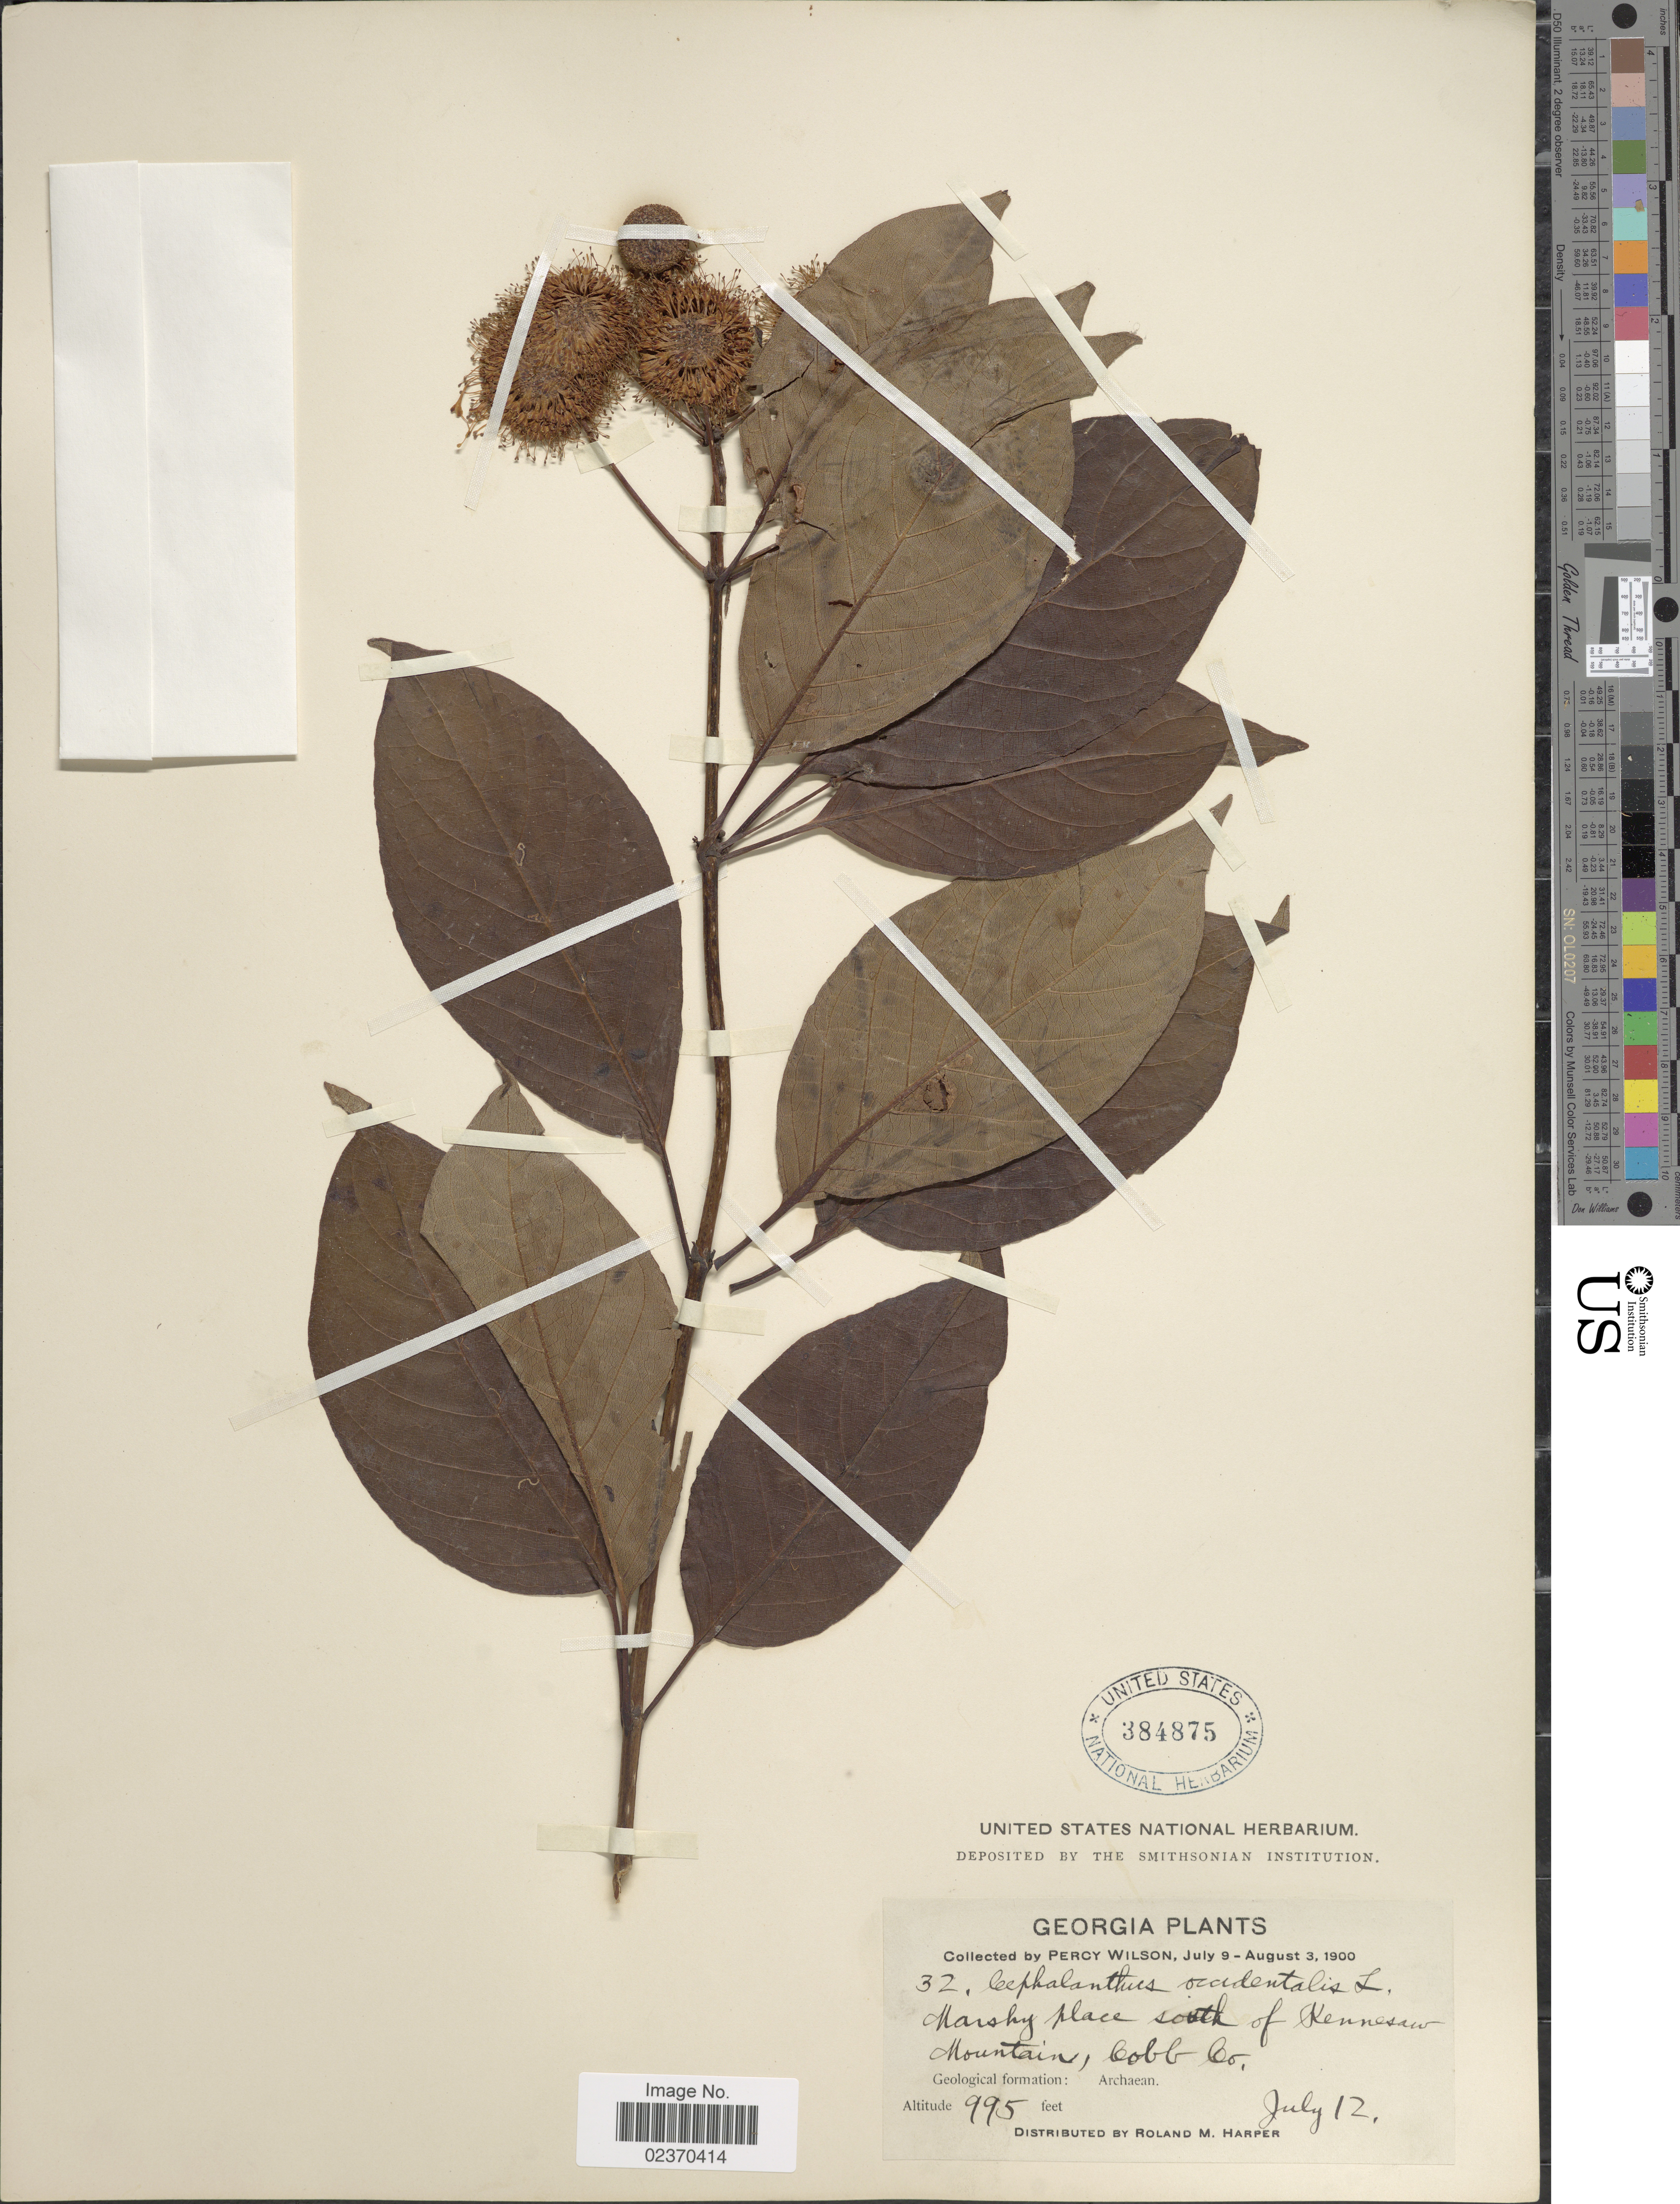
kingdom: Plantae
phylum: Tracheophyta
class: Magnoliopsida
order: Gentianales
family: Rubiaceae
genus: Cephalanthus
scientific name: Cephalanthus occidentalis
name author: L.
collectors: P. Wilson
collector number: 32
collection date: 1900-07-12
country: United States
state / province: Georgia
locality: Marshy place south of Kennesaw Mountain, Cobb Co., Geological formation: Archaean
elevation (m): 303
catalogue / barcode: US 384875